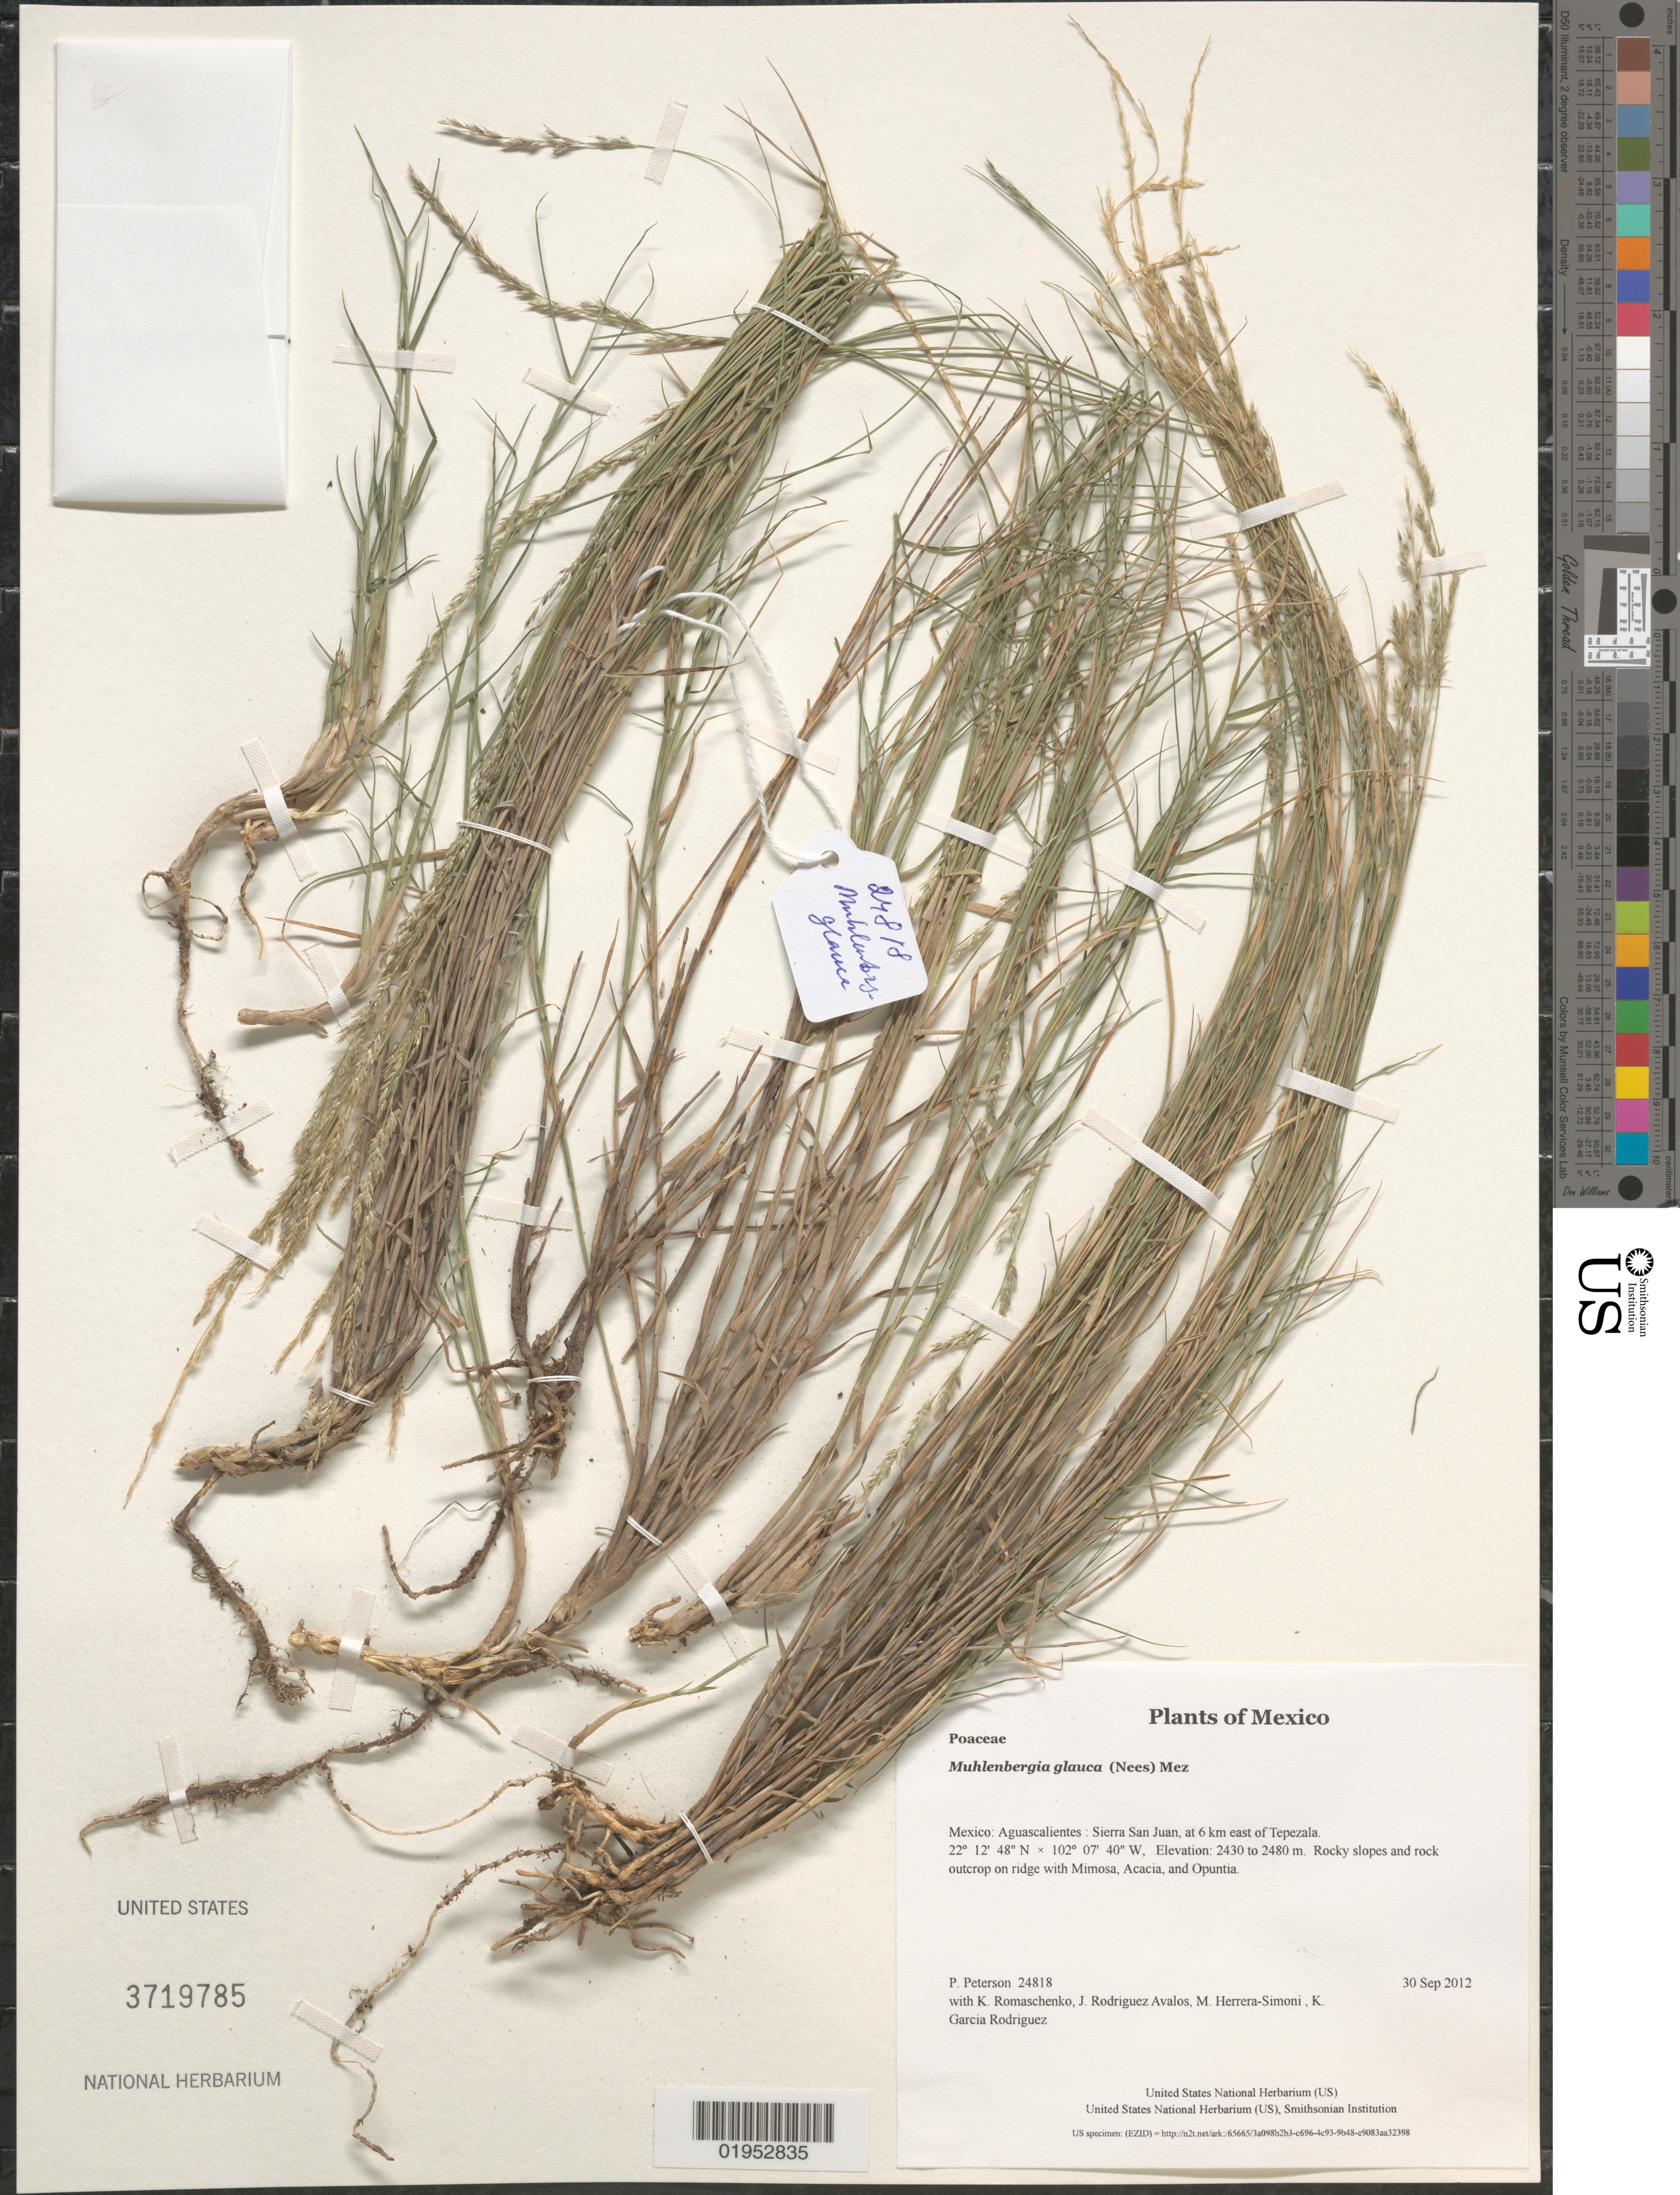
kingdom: Plantae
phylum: Tracheophyta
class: Liliopsida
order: Poales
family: Poaceae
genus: Muhlenbergia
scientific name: Muhlenbergia glauca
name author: (Nees) Mez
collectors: P. M. Peterson, K. Romaschenko, J. Rodriguez Avalos, M. Herrera-Simoni & K. Garcia Rodriguez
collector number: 24818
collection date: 2012-09-30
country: Mexico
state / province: Aguascalientes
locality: Sierra San Juan, at 6 km east of Tepezala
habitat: Rocky slopes and rock outcrop on ridge with Mimosa, Acacia, and Opuntia.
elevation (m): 2430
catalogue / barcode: US 3719785